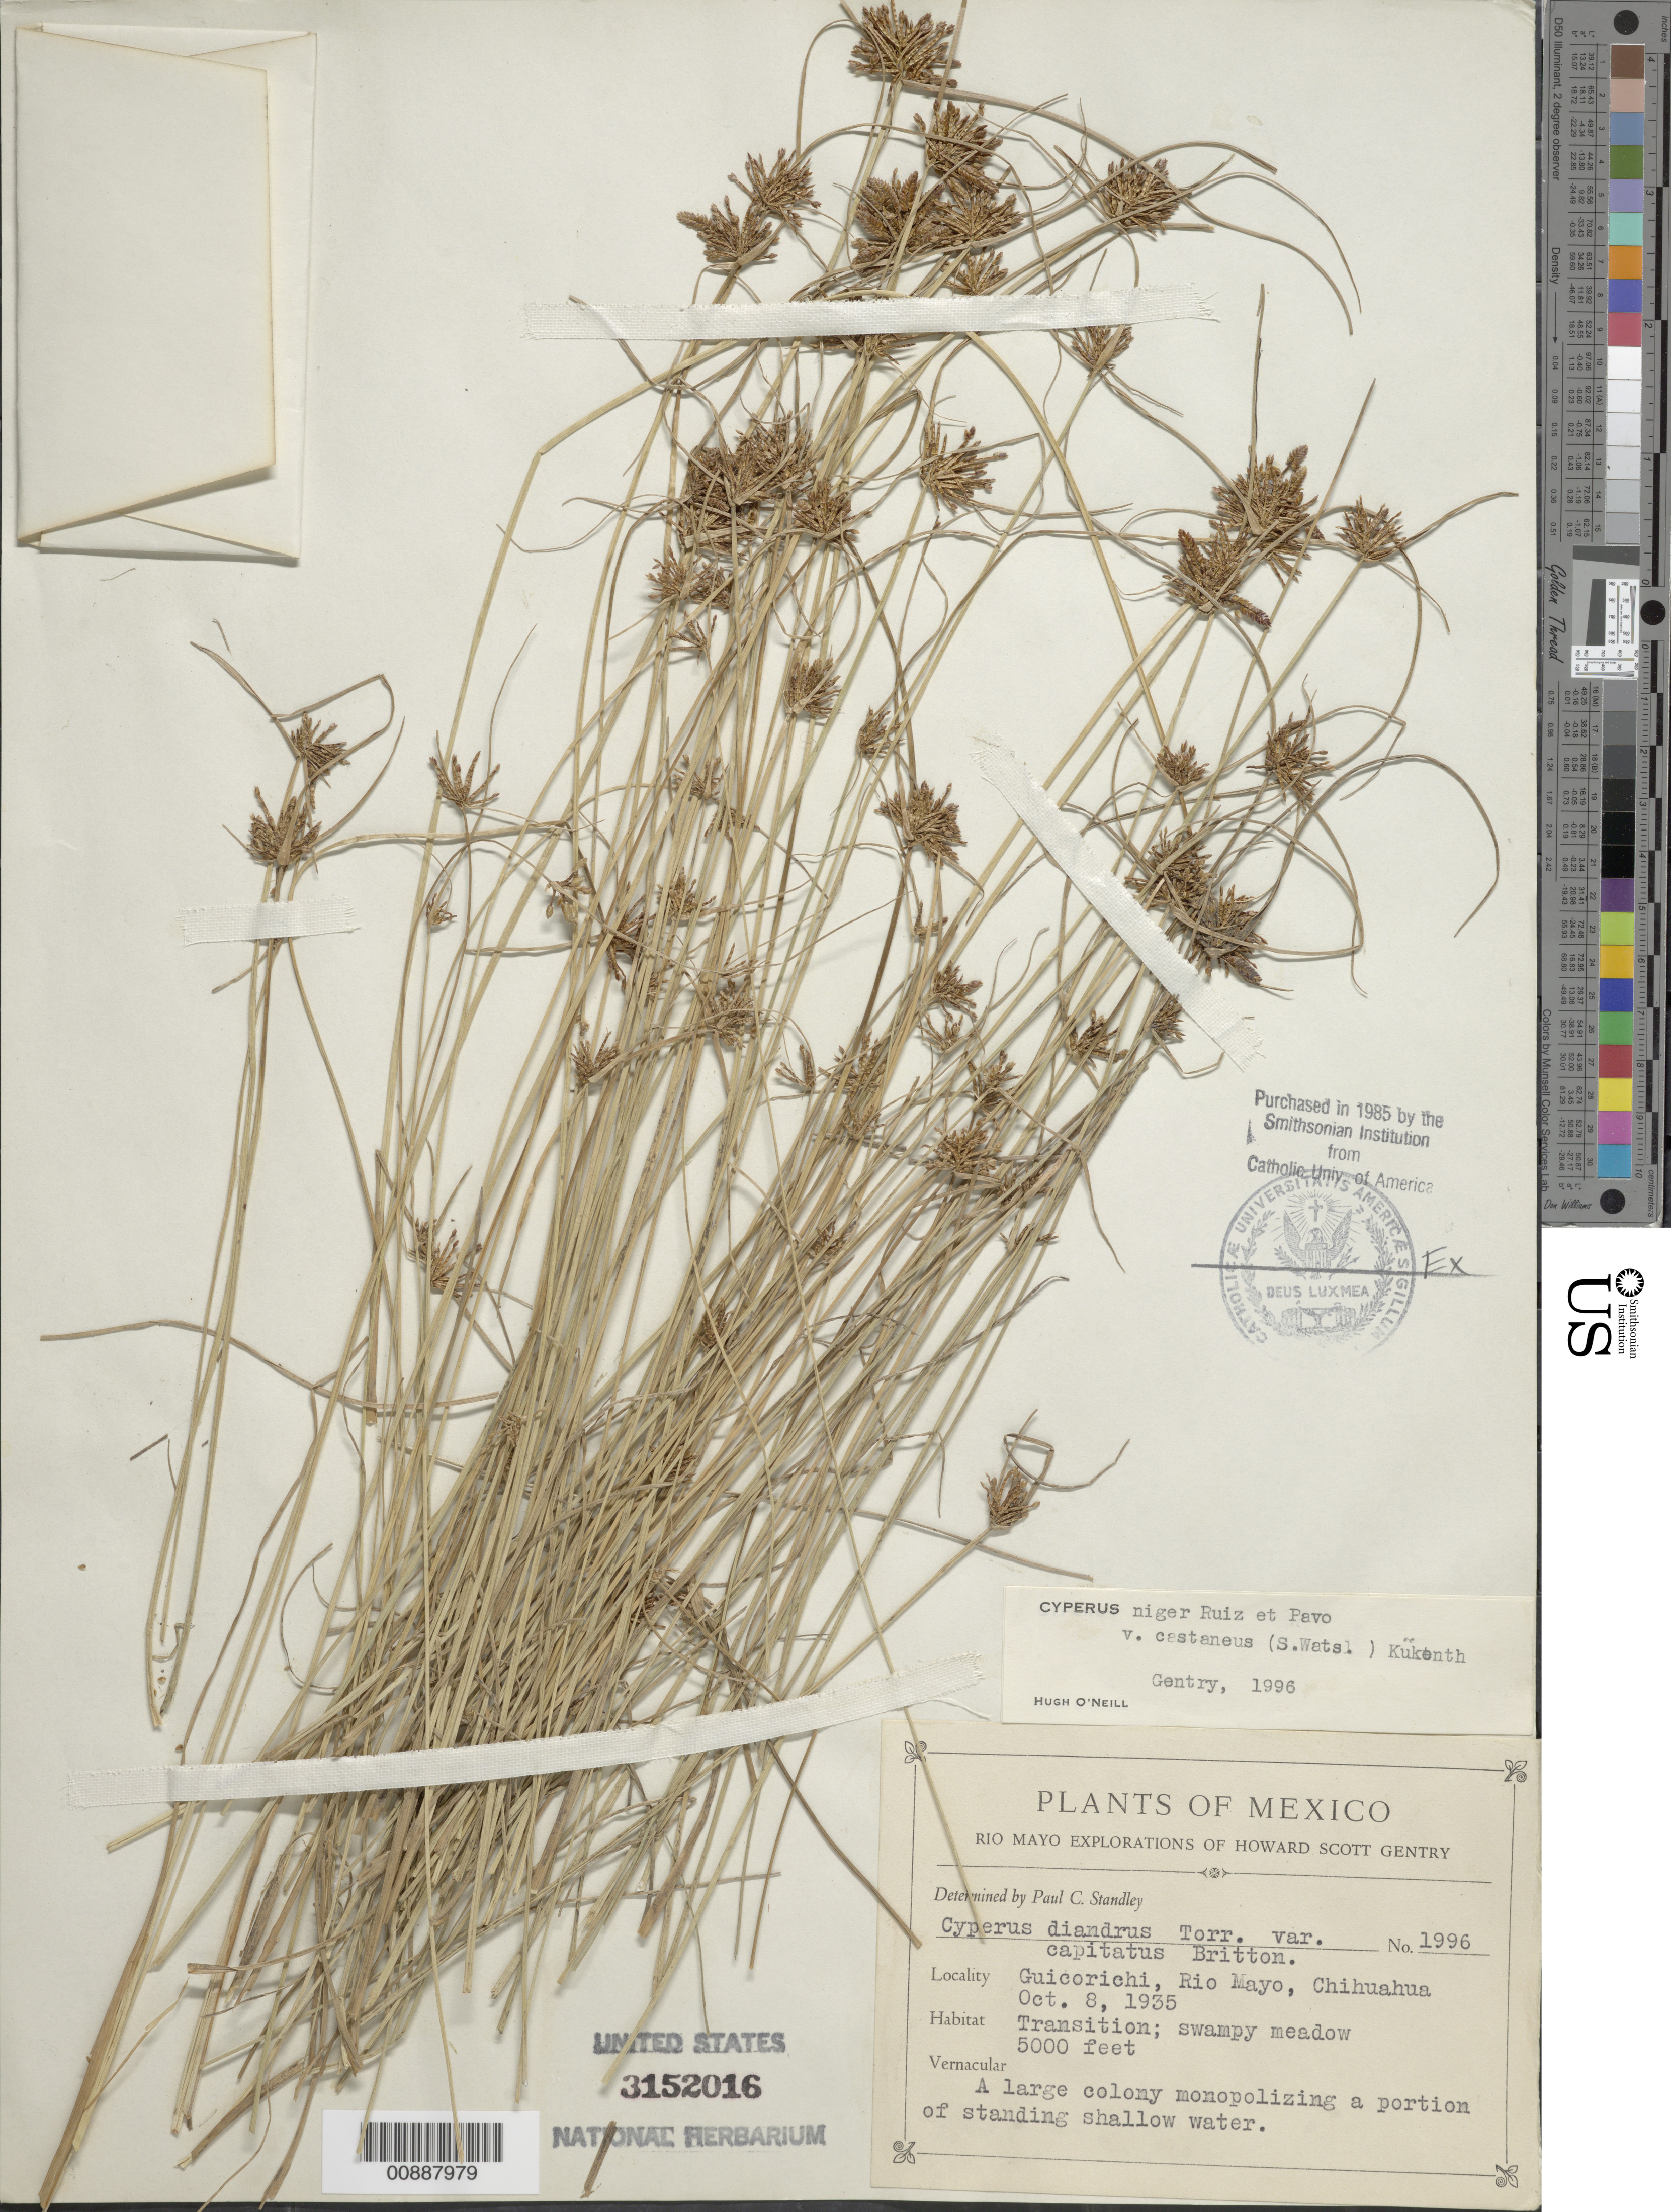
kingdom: Plantae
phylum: Tracheophyta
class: Liliopsida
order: Poales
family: Cyperaceae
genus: Cyperus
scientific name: Cyperus niger var. castaneus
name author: (S. Watson) Kük.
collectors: H. S. Gentry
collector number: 1996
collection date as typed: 08 Oct 1935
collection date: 1935-10-08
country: Mexico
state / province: Chihuahua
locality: Guicorichi, Río Mayo, Chihuahua.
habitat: Transition; swampy meadow.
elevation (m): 1524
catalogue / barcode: US 3152016